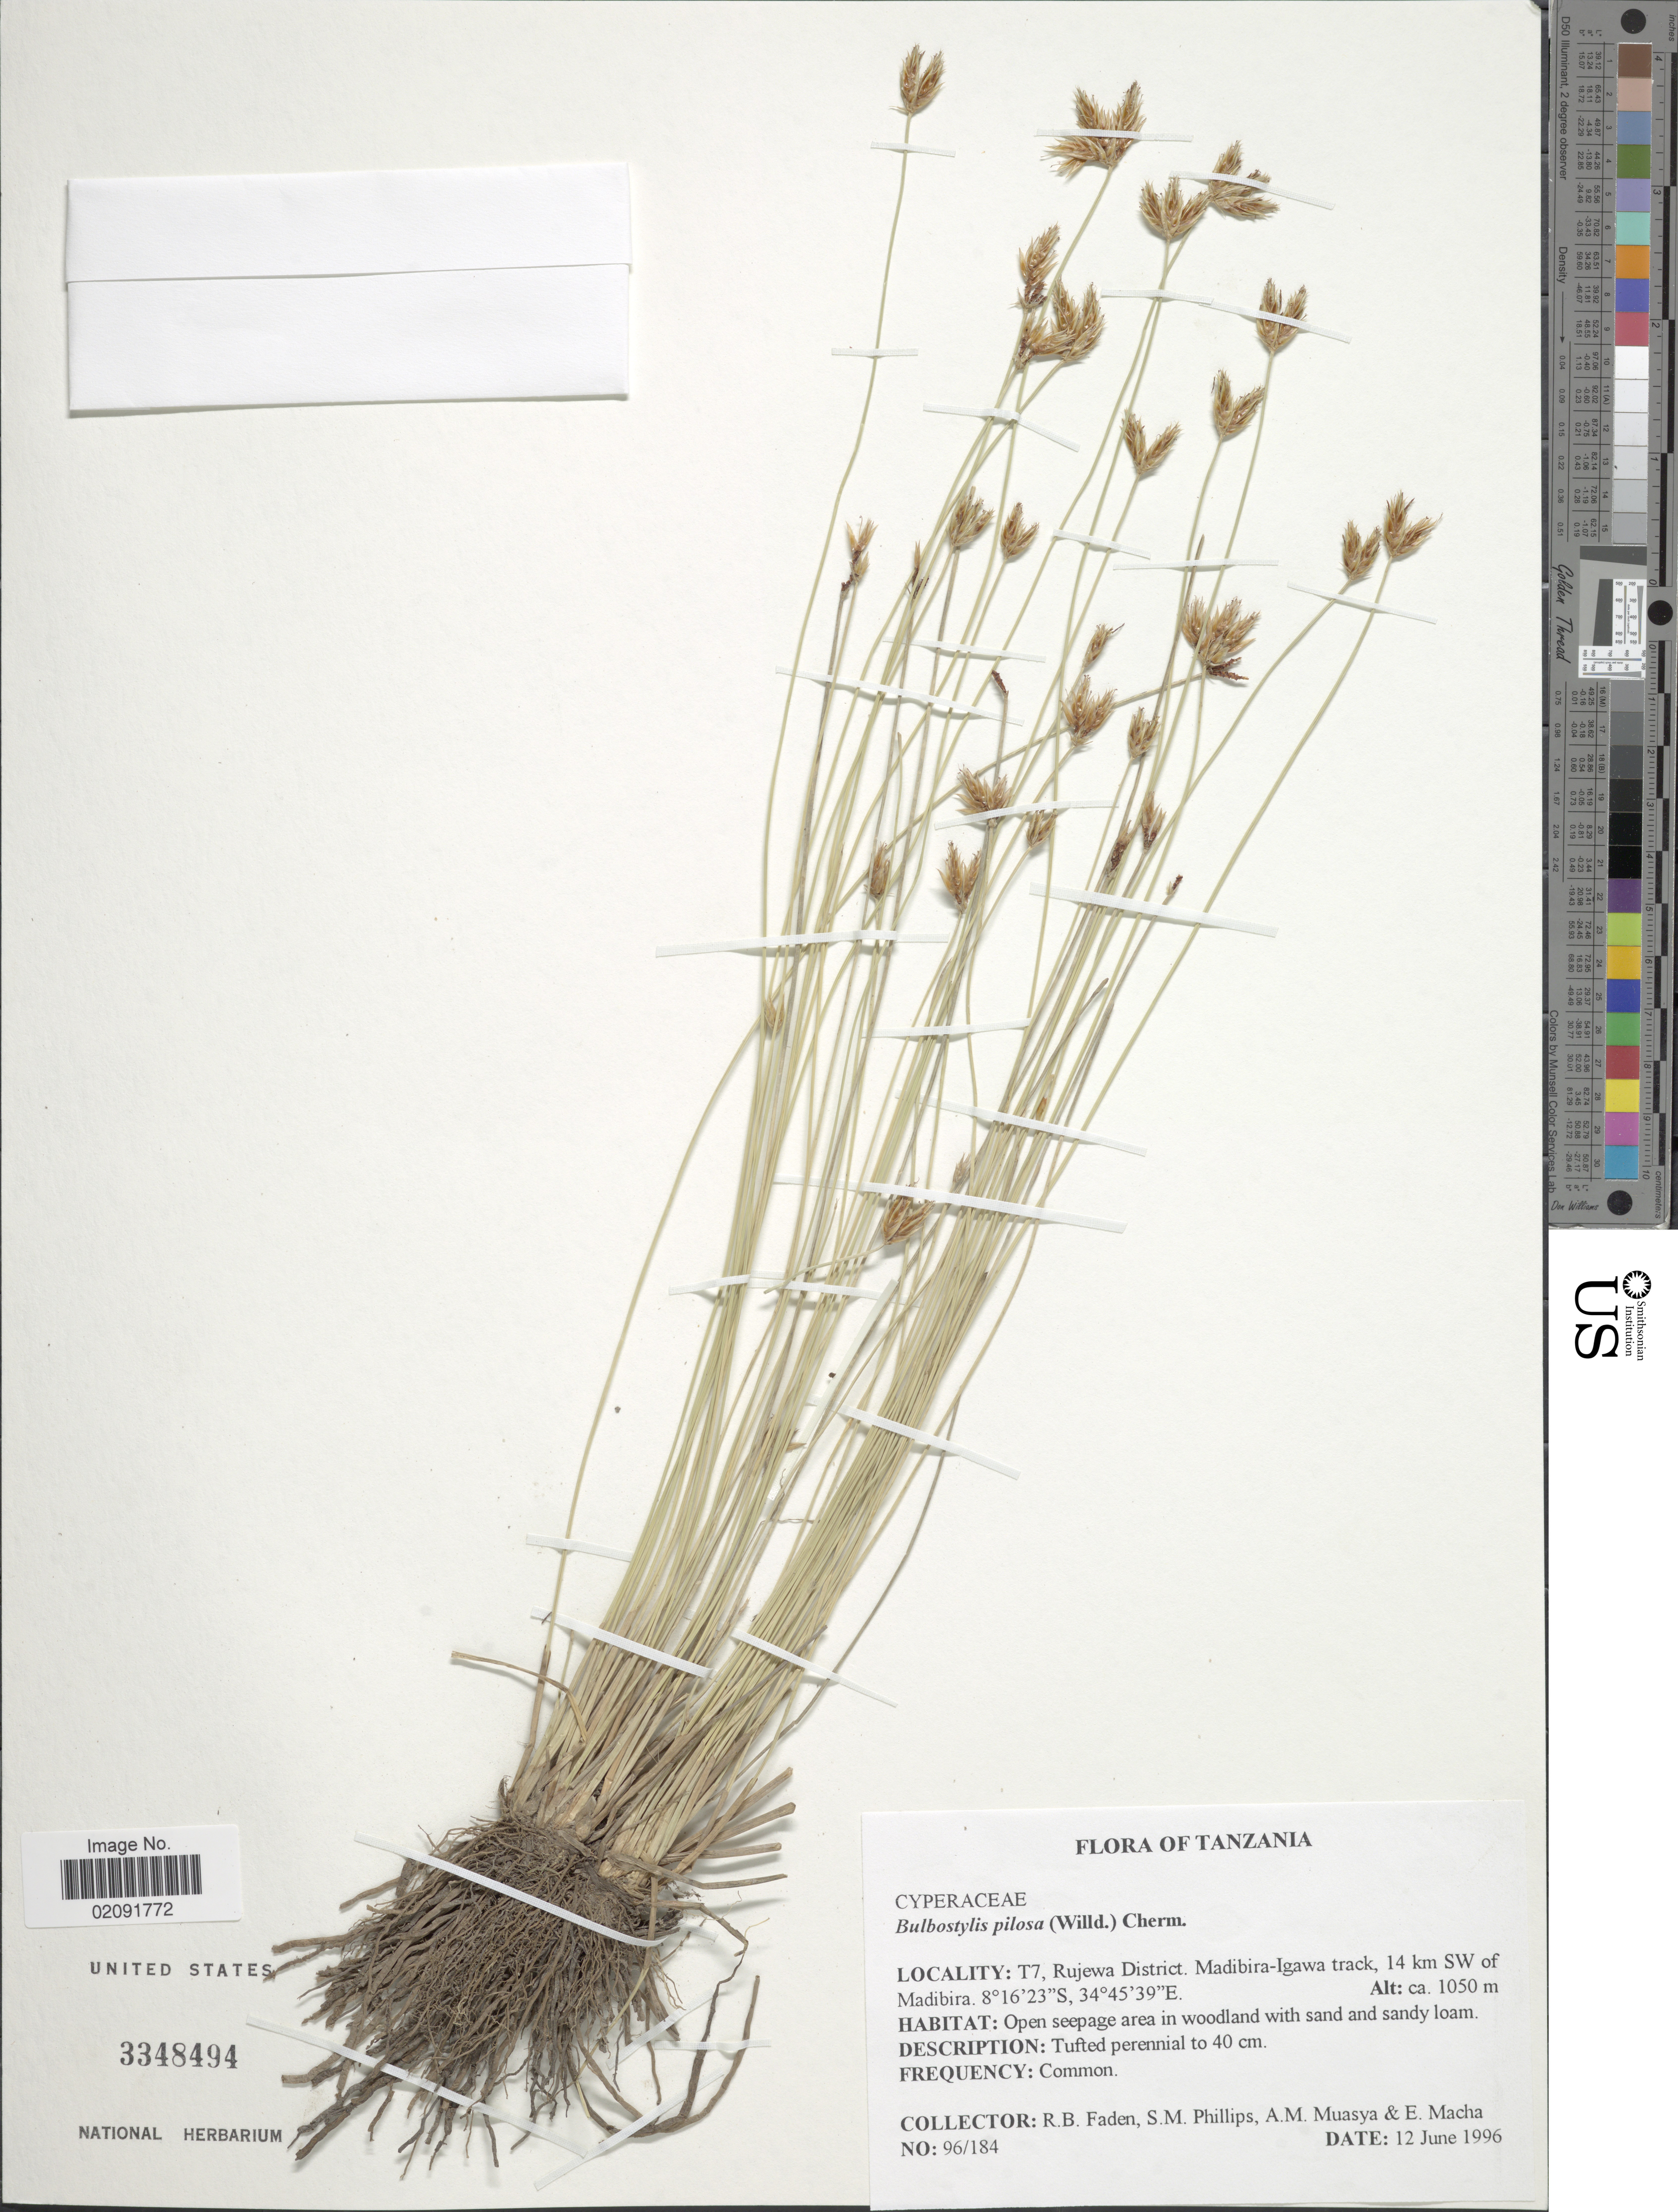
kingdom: Plantae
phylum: Tracheophyta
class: Liliopsida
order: Poales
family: Cyperaceae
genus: Bulbostylis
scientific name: Bulbostylis pilosa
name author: (Willd.) Cherm.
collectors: R. B. Faden, S. M. Phillips, A. Muasya & E. Macha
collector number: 96/184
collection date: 1996-06-12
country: Tanzania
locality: T7, Rujewa District. Madibira-Igawa track, 14 km SW of Madibira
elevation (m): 1050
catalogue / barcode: US 3348494